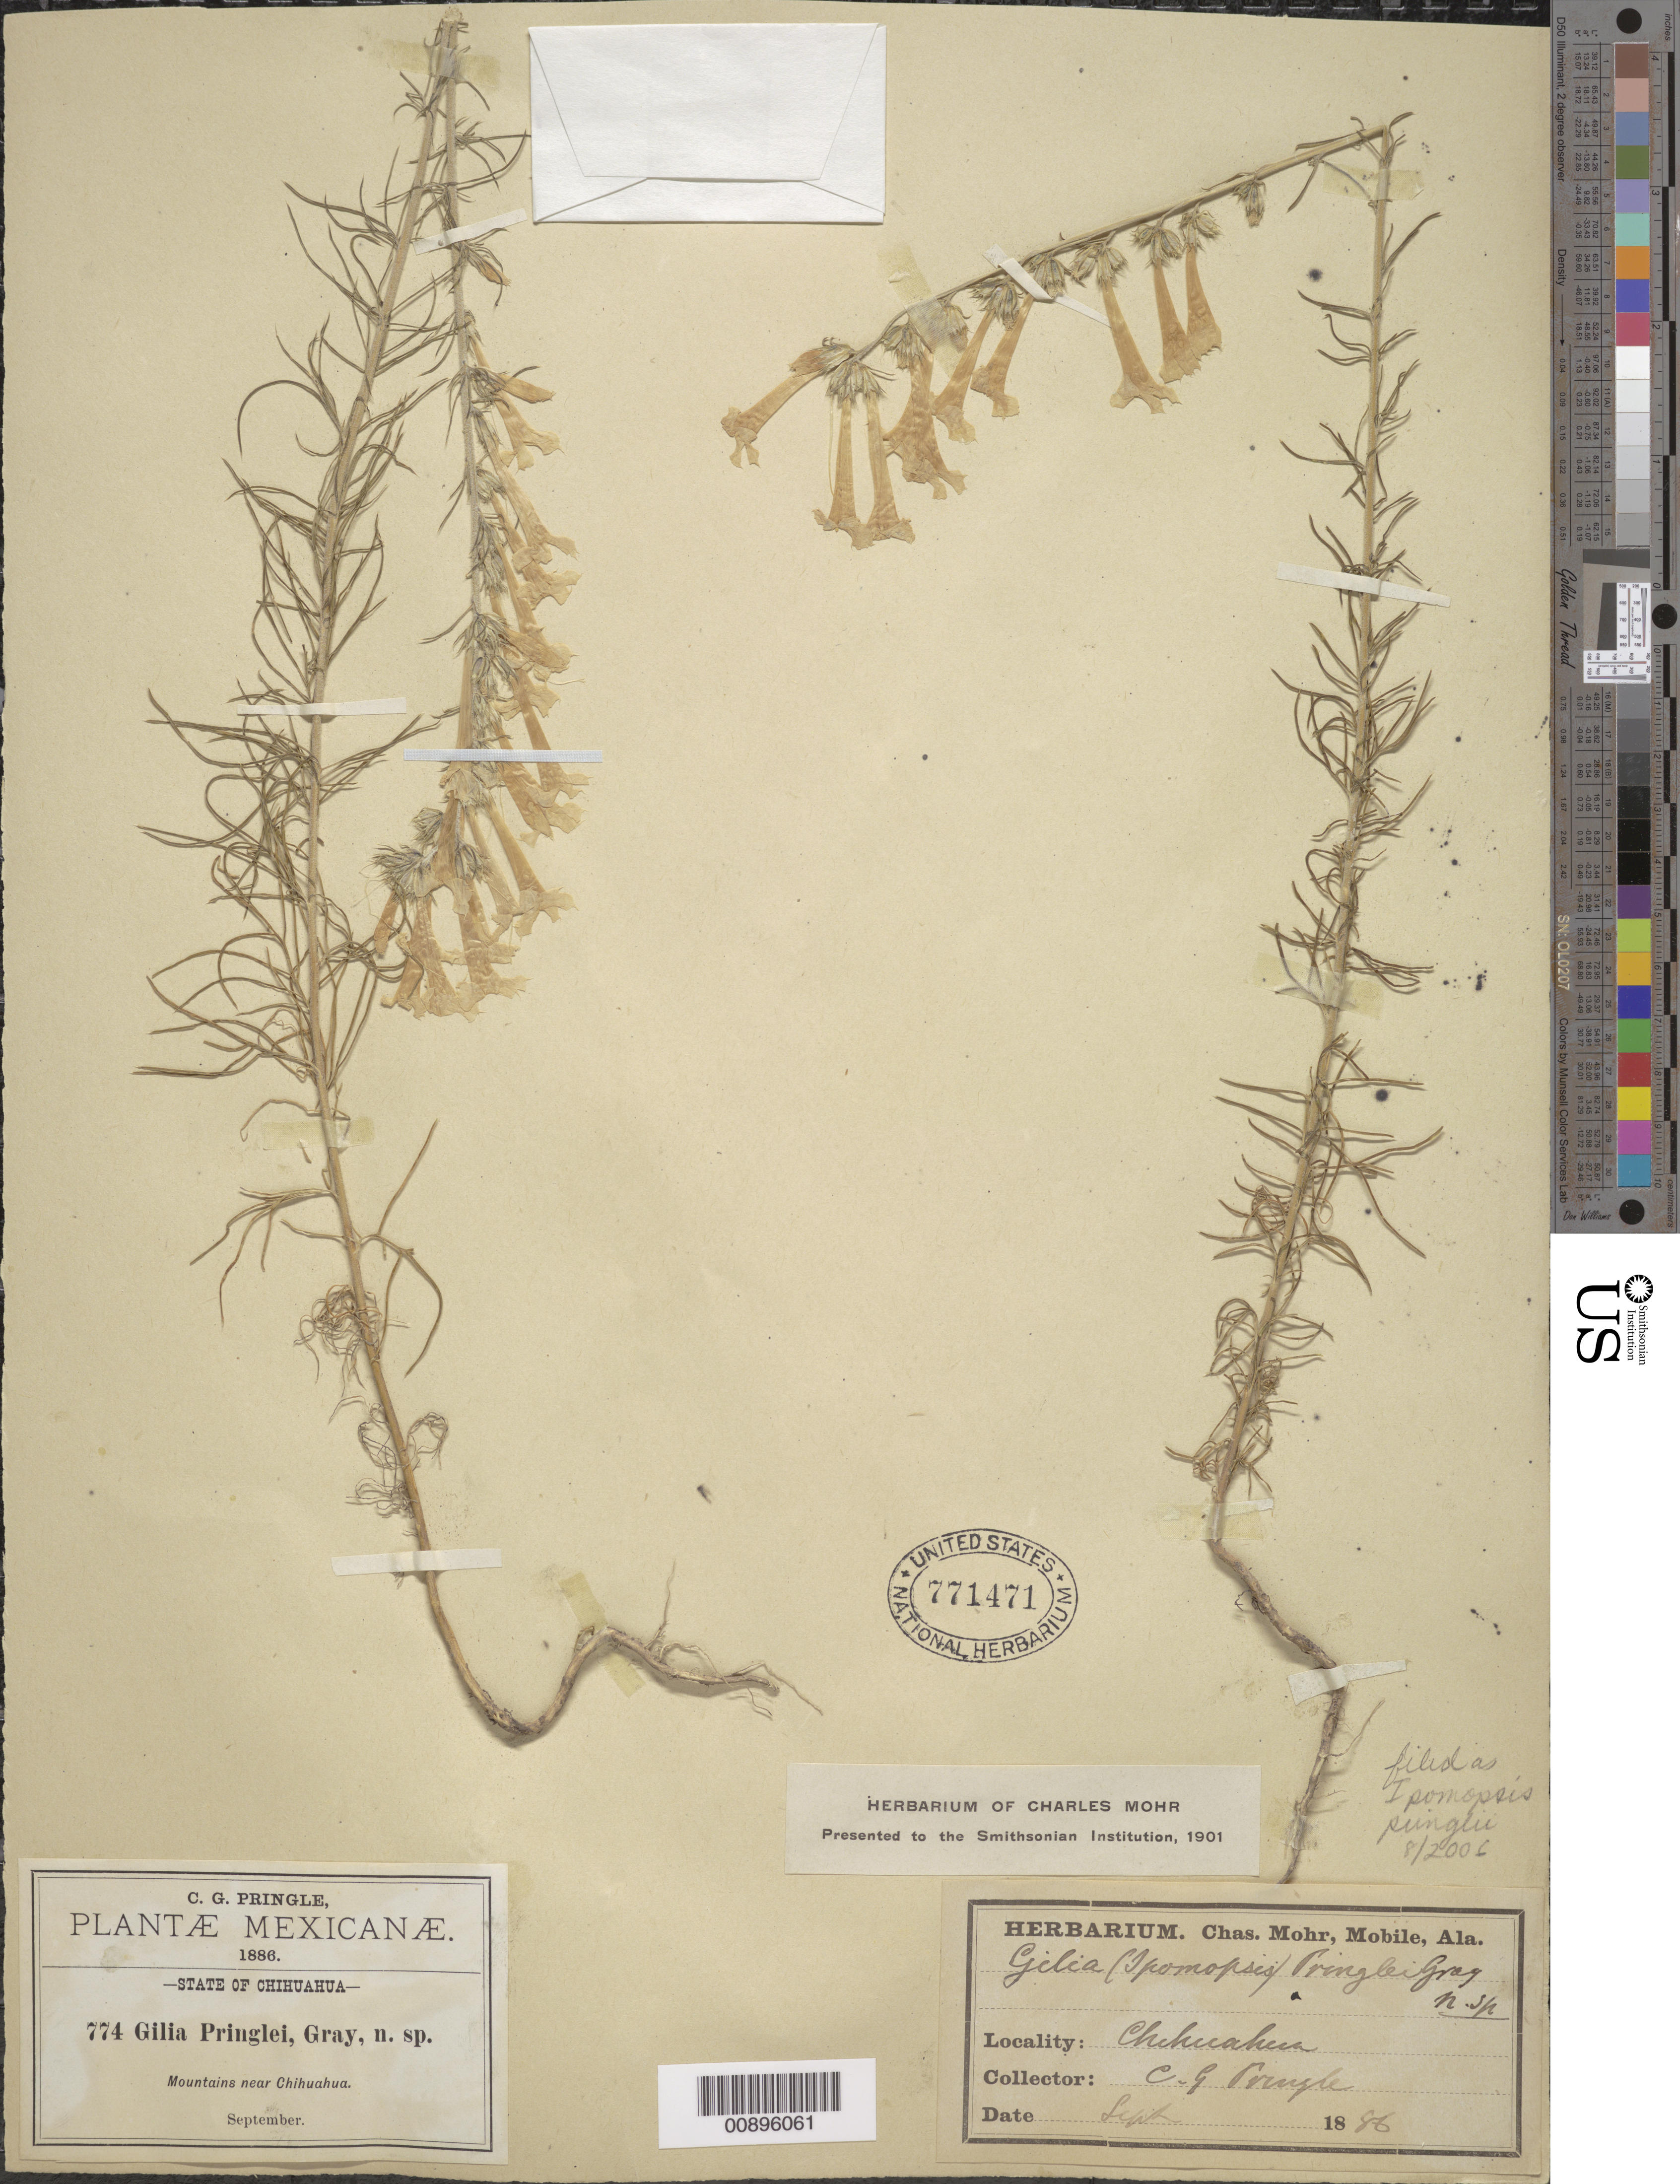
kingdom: Plantae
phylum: Tracheophyta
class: Magnoliopsida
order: Ericales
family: Polemoniaceae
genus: Ipomopsis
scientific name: Ipomopsis pringlei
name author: (A. Gray) W.C. Martin & C.R. Hutchins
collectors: C. G. Pringle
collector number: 774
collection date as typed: Sep 1886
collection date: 1886-09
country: Mexico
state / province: Chihuahua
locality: Near Chihuahua.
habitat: Mountains.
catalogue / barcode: US 771471